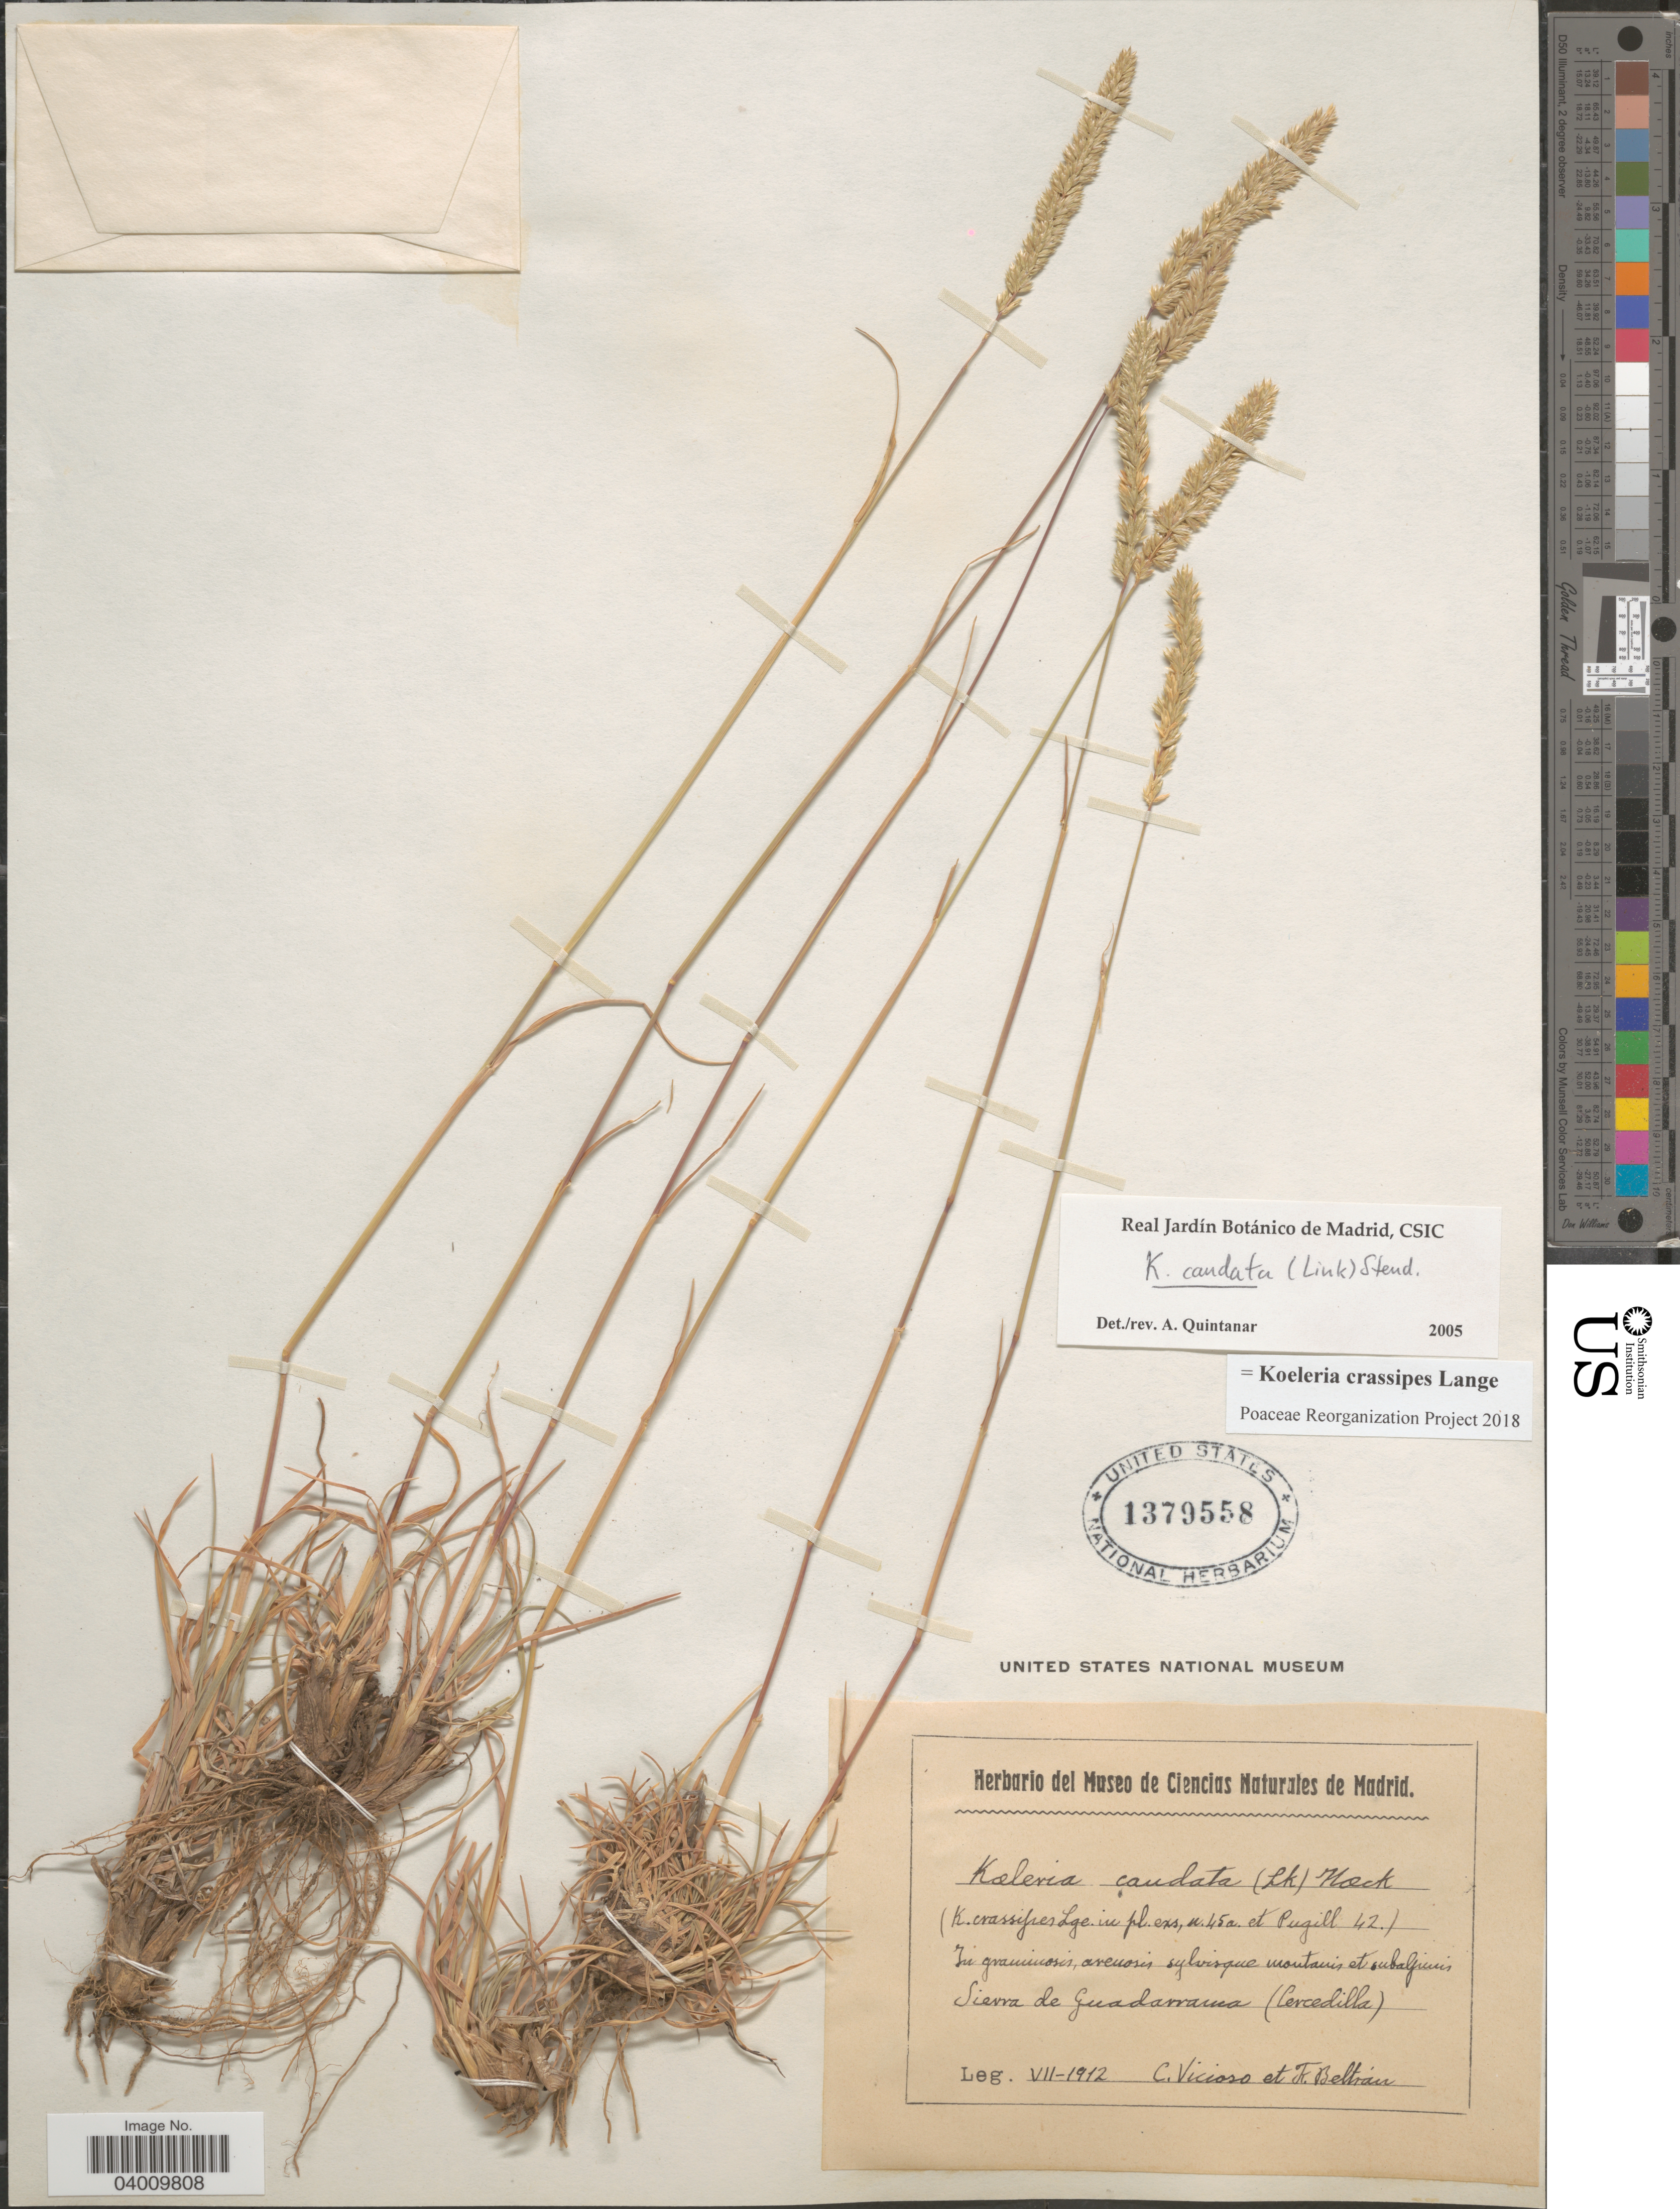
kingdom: Plantae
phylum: Tracheophyta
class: Liliopsida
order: Poales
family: Poaceae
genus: Koeleria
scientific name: Koeleria crassipes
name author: Lange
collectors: C. Vicioso & F. Beltran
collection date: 1912-07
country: Spain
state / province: Madrid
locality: In graminosis, arenosis sylvisque mountains et subalpinis. Sierra de Guadarrama (Cercedilla).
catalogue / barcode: US 1379558